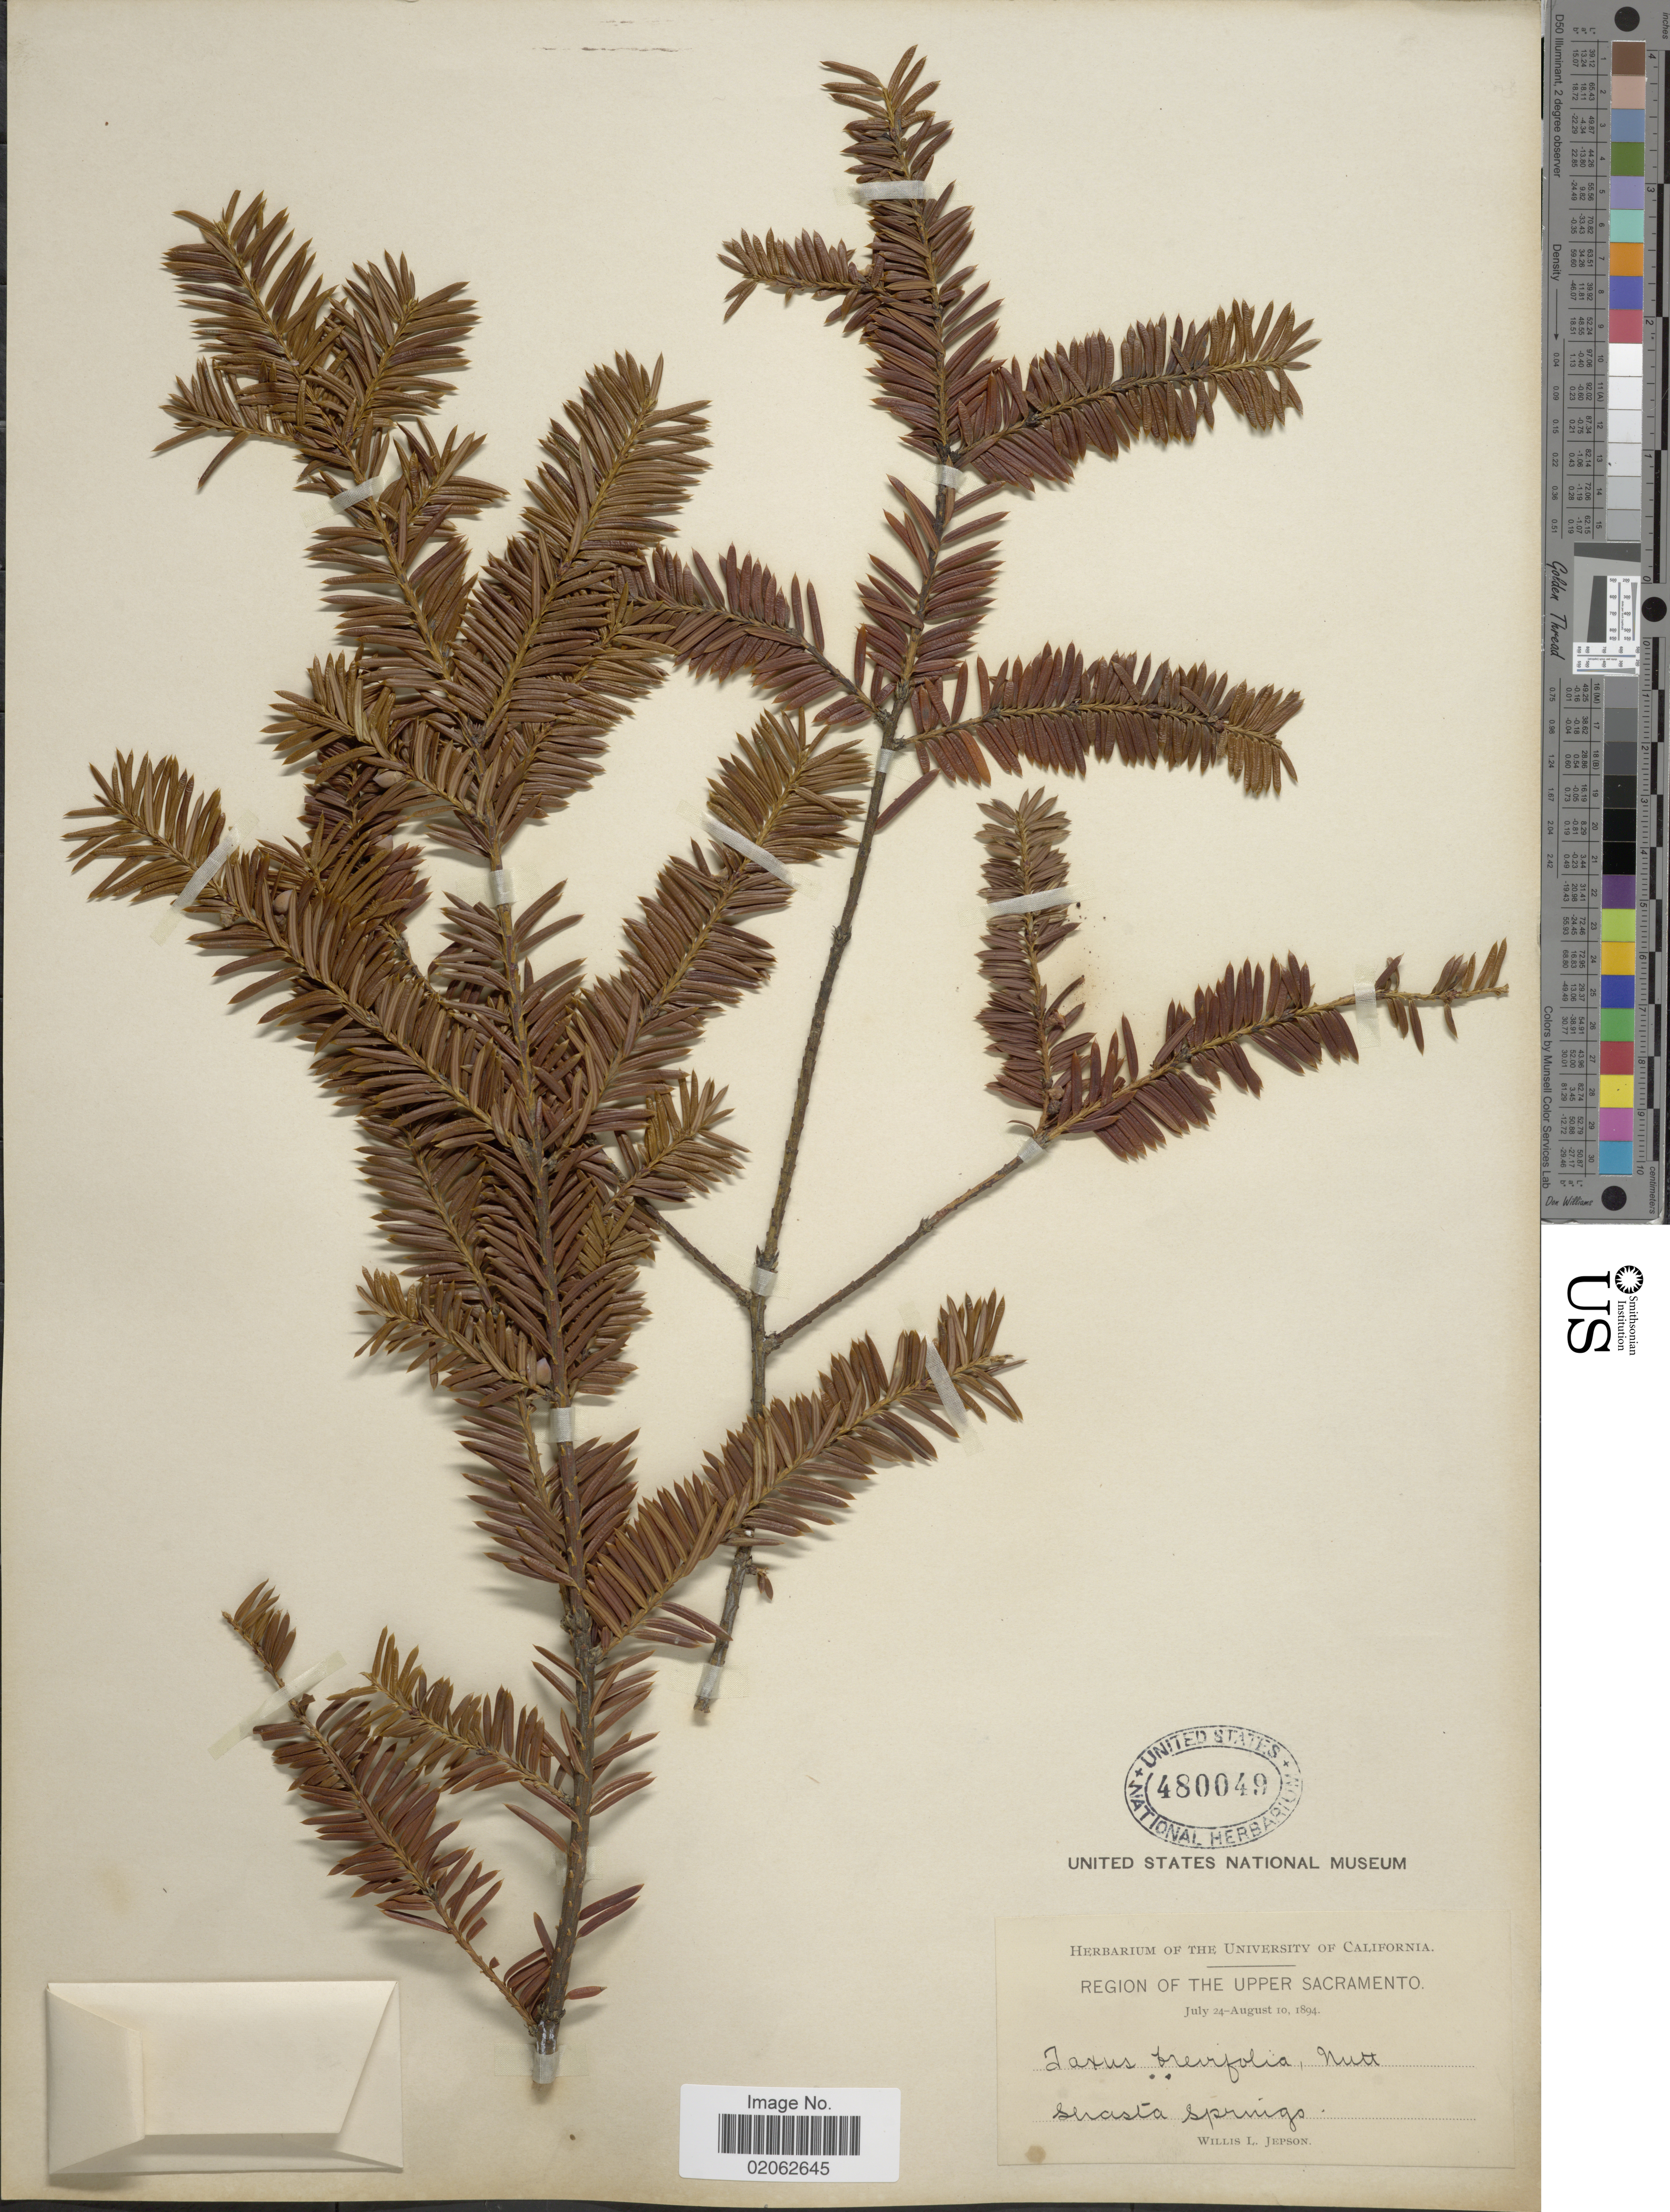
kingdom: Plantae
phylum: Tracheophyta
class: Pinopsida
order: Pinales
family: Taxaceae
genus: Taxus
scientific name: Taxus brevifolia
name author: Nutt.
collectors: W. L. Jepson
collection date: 1894-07-24/1894-08-10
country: United States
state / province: California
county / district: Sacramento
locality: The Upper Sacramento, Shasta Springs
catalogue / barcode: US 480049